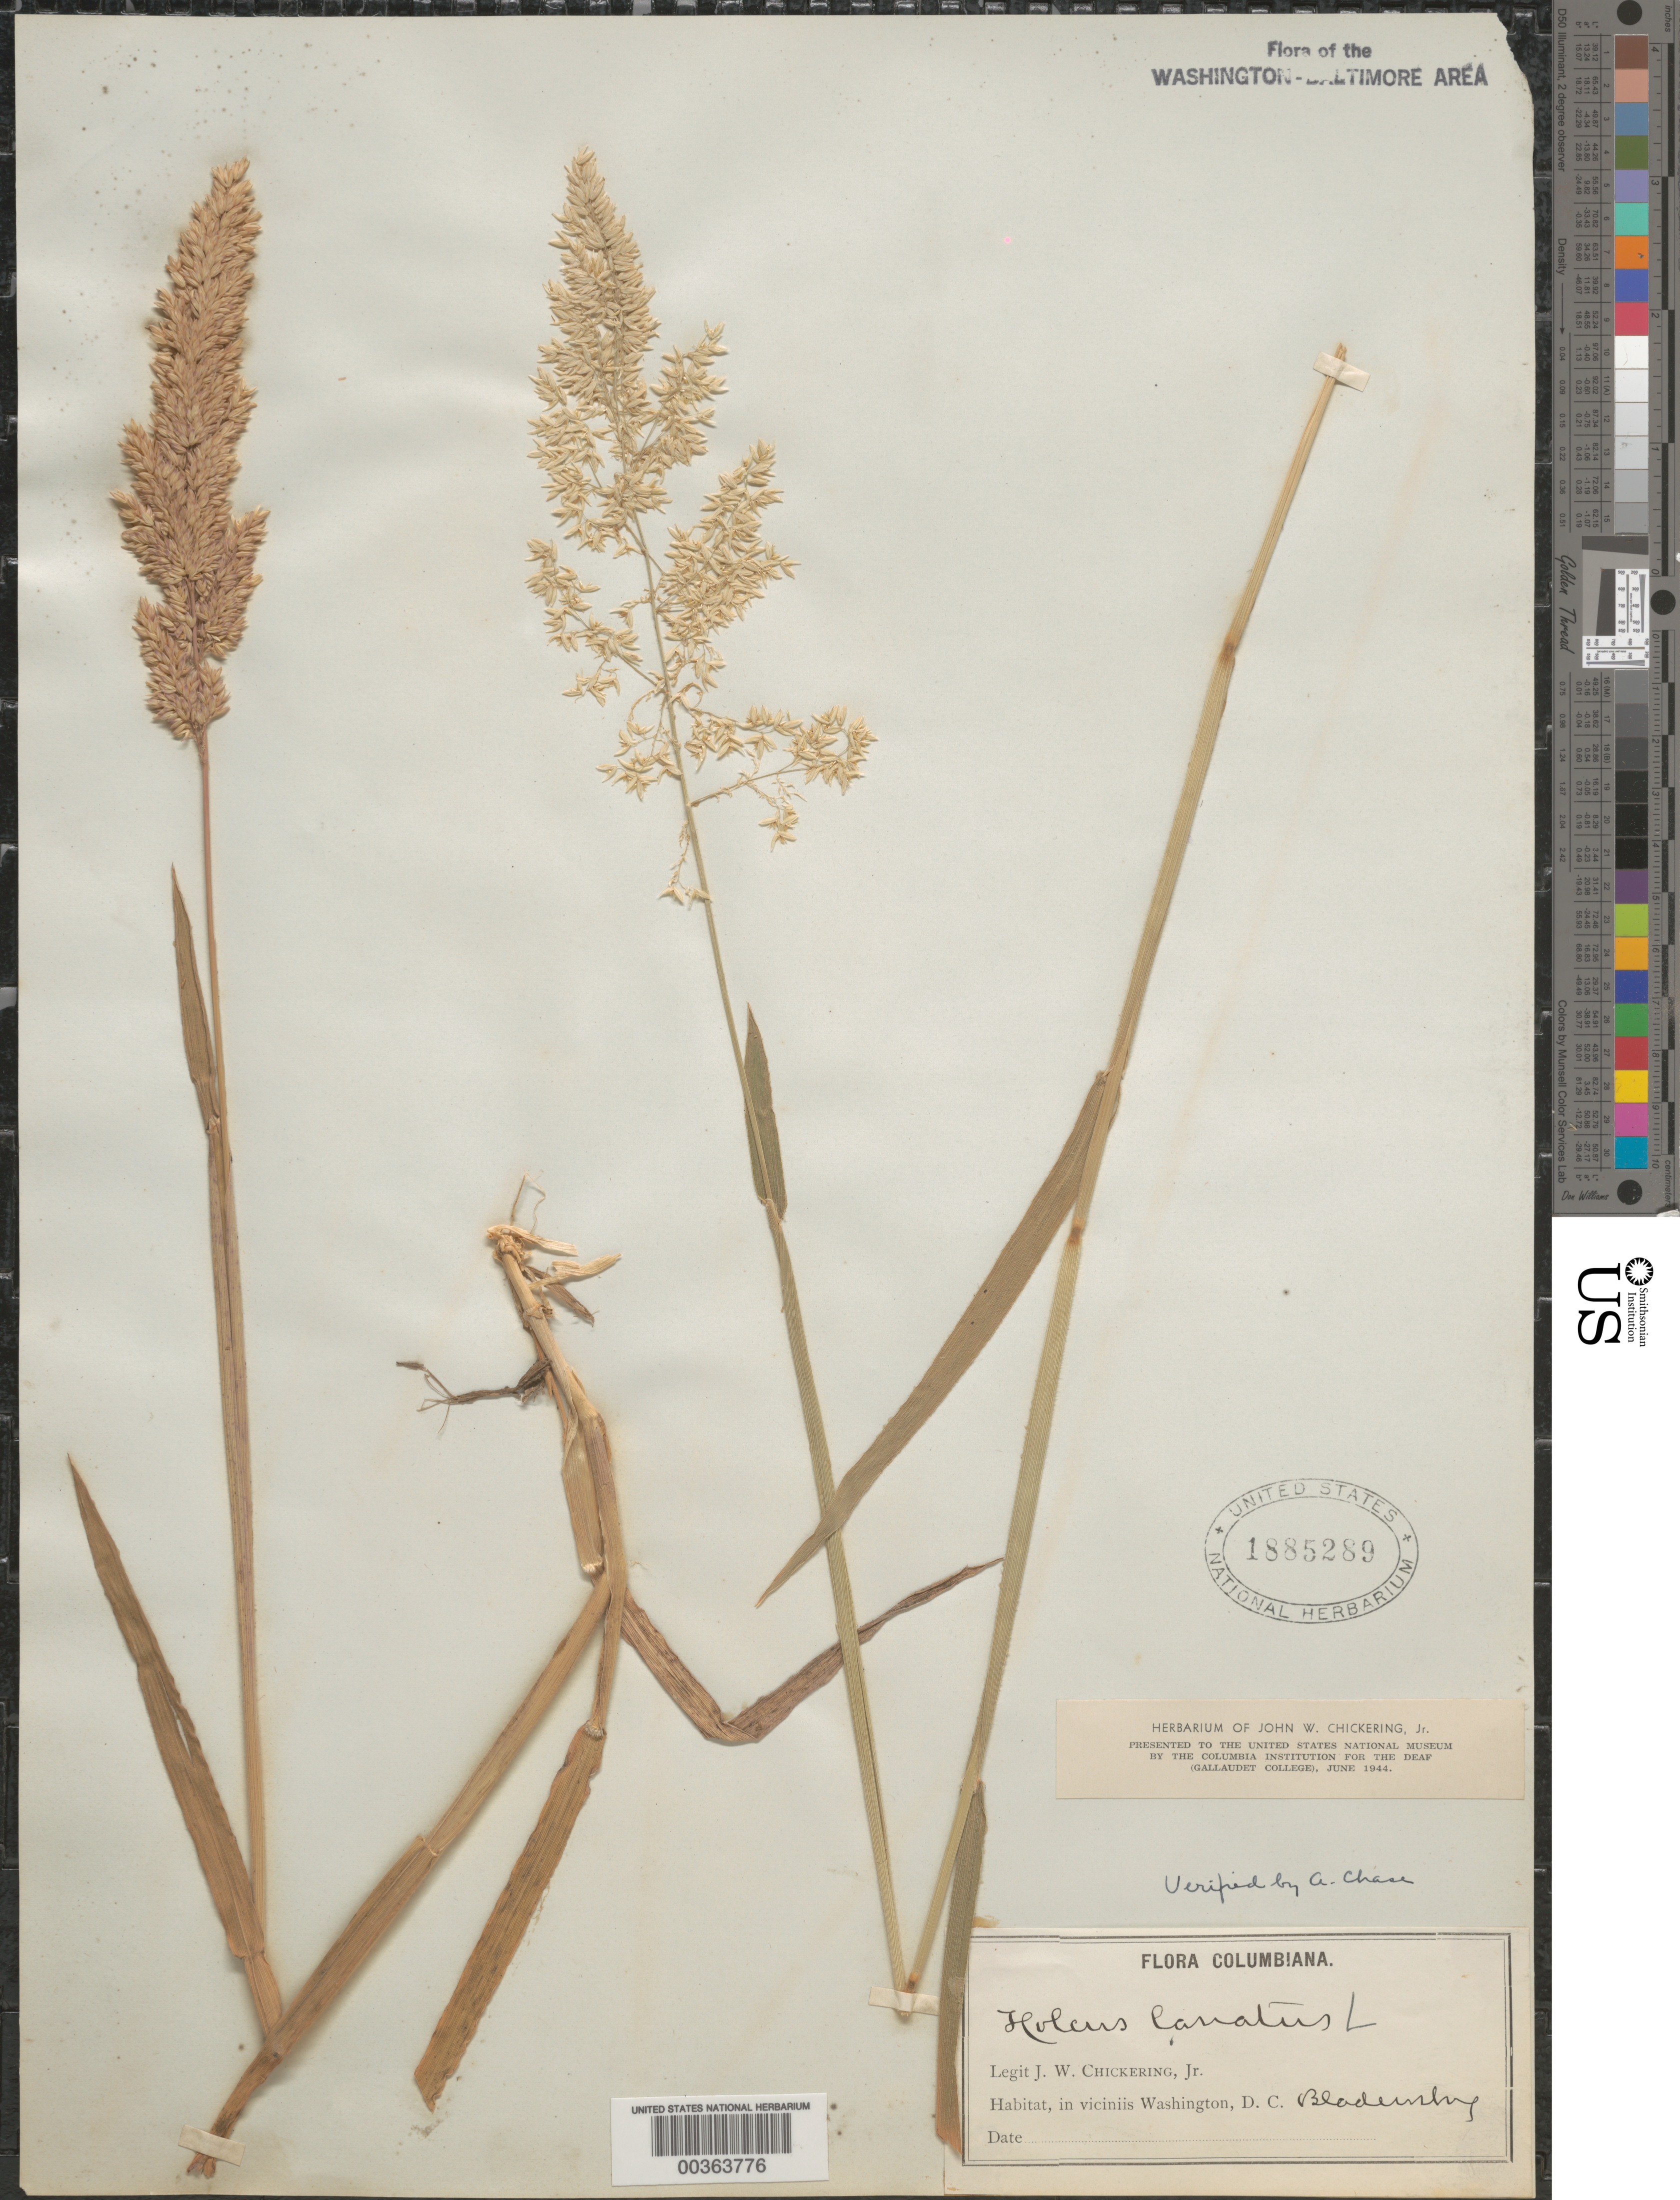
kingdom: Plantae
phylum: Tracheophyta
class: Liliopsida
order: Poales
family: Poaceae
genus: Holcus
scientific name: Holcus lanatus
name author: L.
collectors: J. W. Chickering Jr.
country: United States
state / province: District of Columbia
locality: Washington DC area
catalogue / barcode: US 1885289